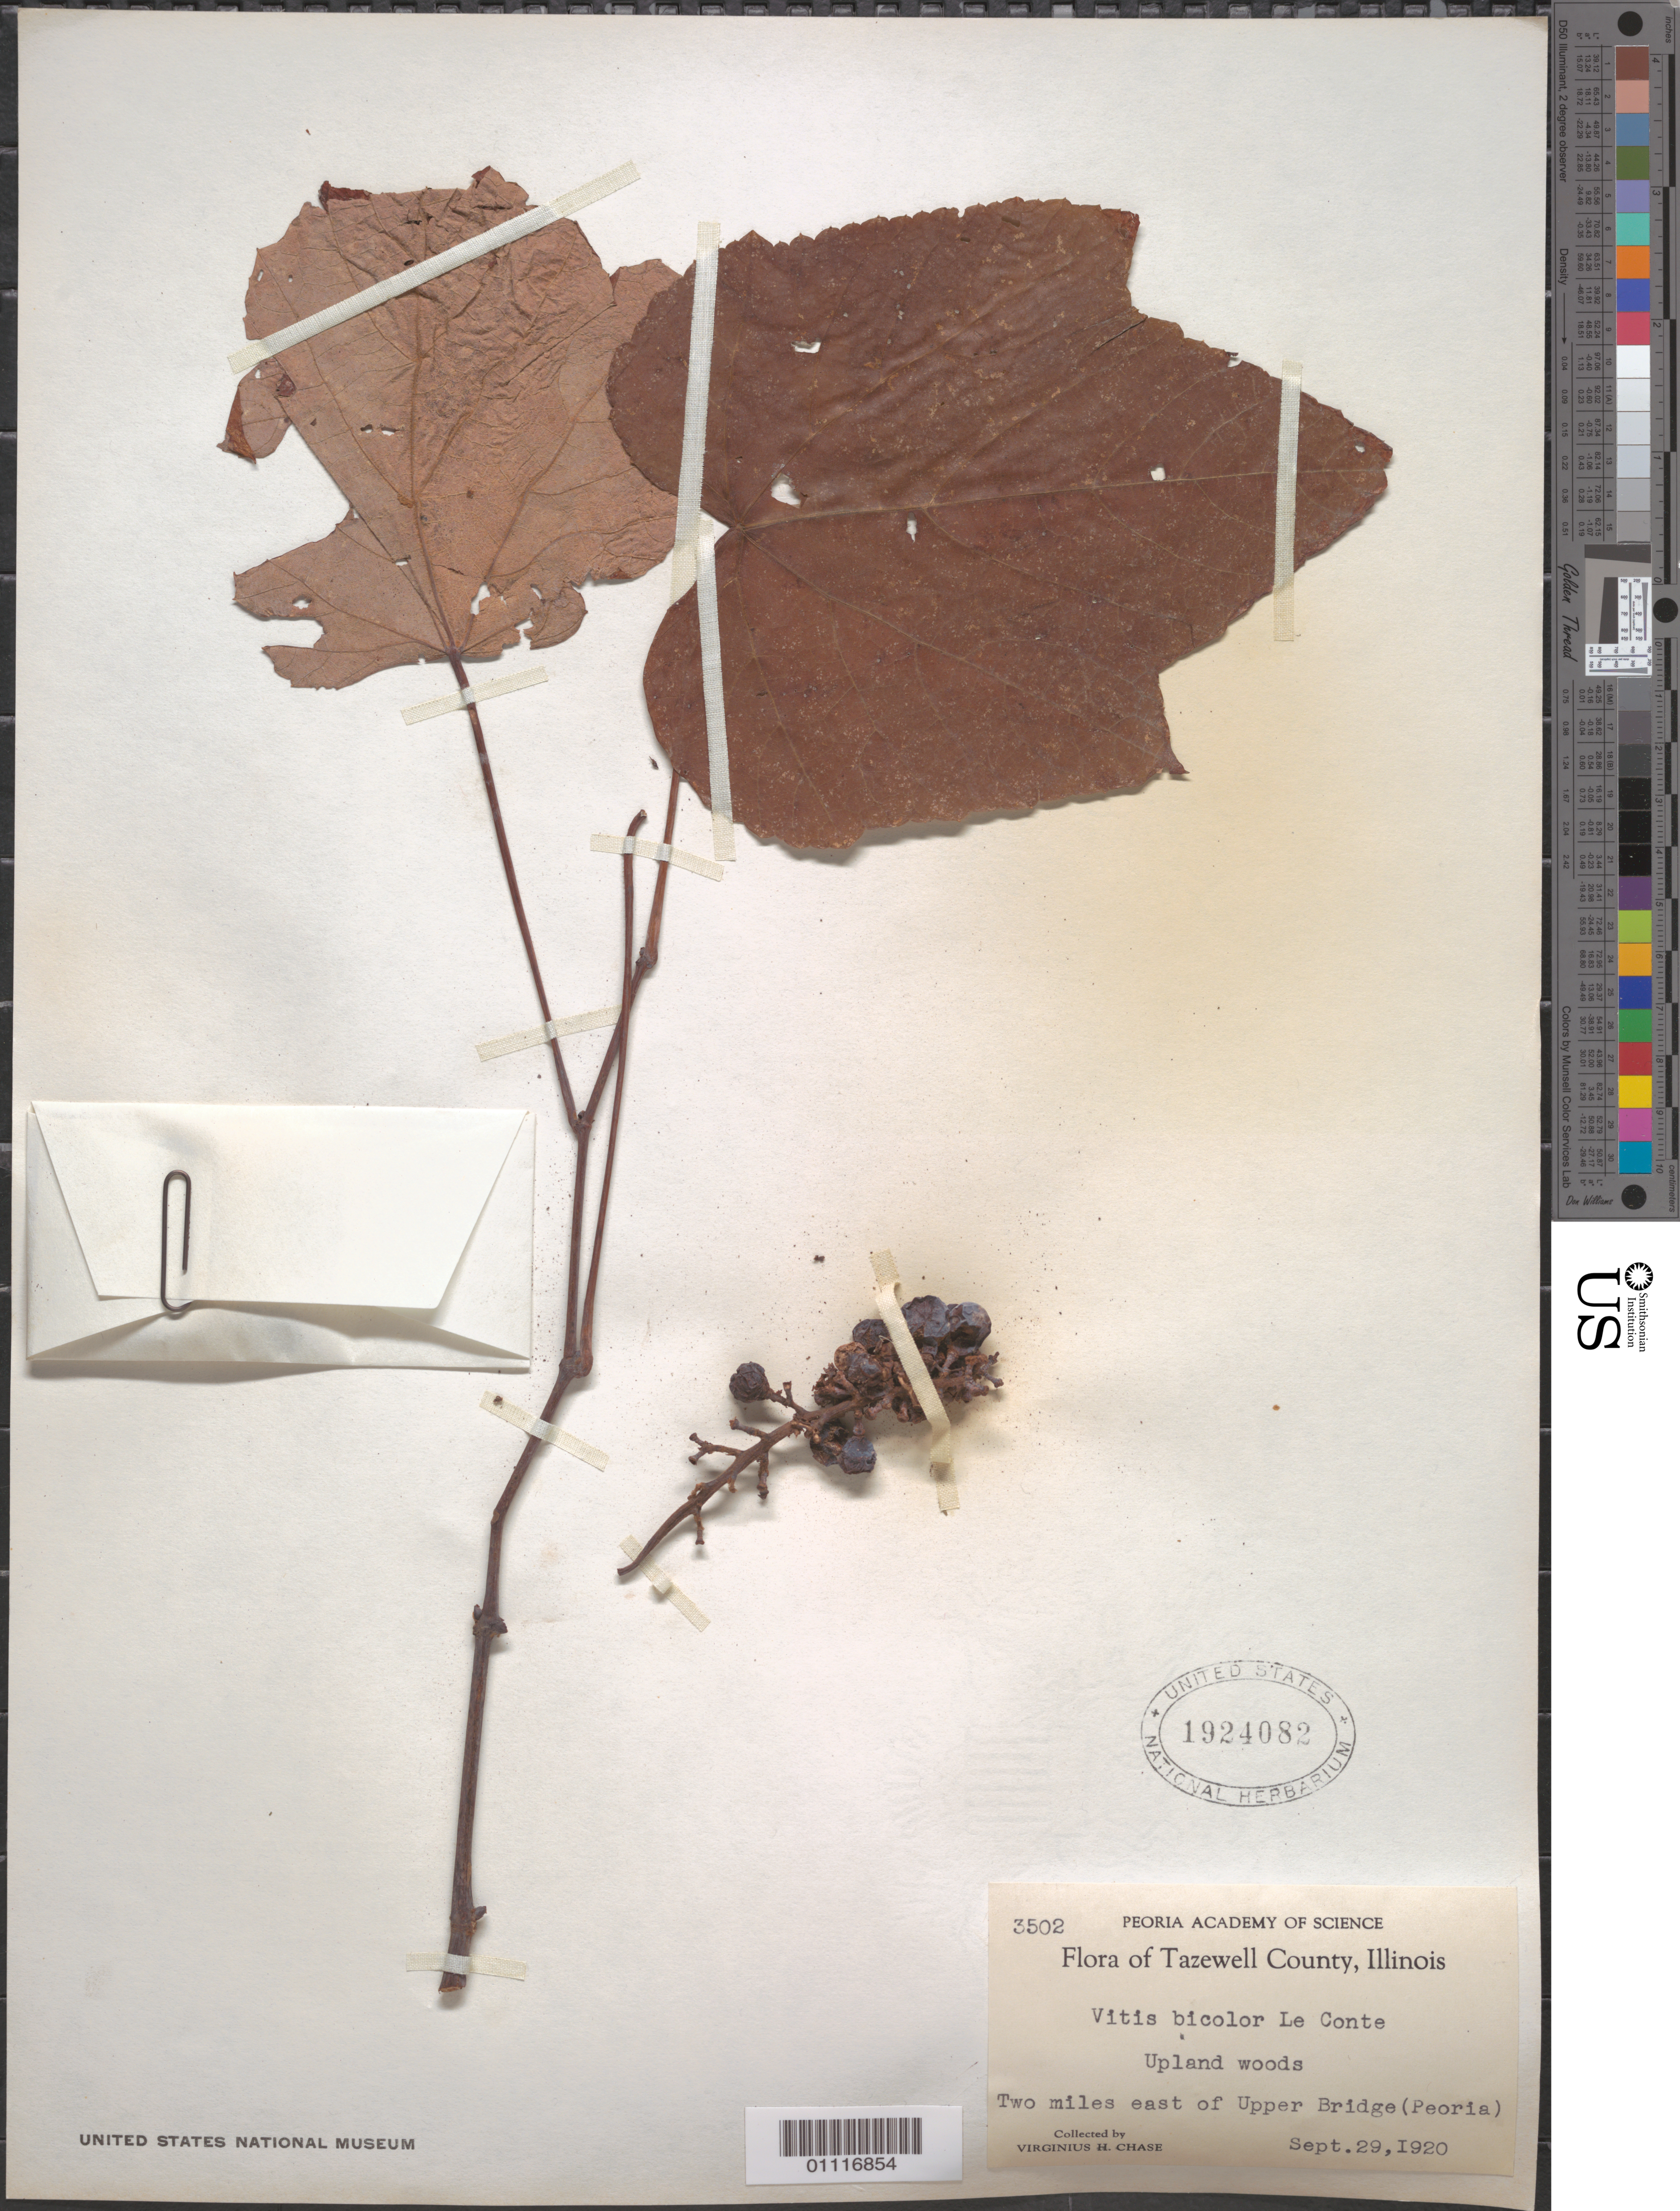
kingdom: Plantae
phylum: Tracheophyta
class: Magnoliopsida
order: Vitales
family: Vitaceae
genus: Vitis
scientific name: Vitis bicolor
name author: Leconte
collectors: V. H. Chase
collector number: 3502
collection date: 1920-09-29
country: United States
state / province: Illinois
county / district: Tazewell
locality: Upland woods, two miles east of Upper Bridge (Peoria)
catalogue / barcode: US 1924082